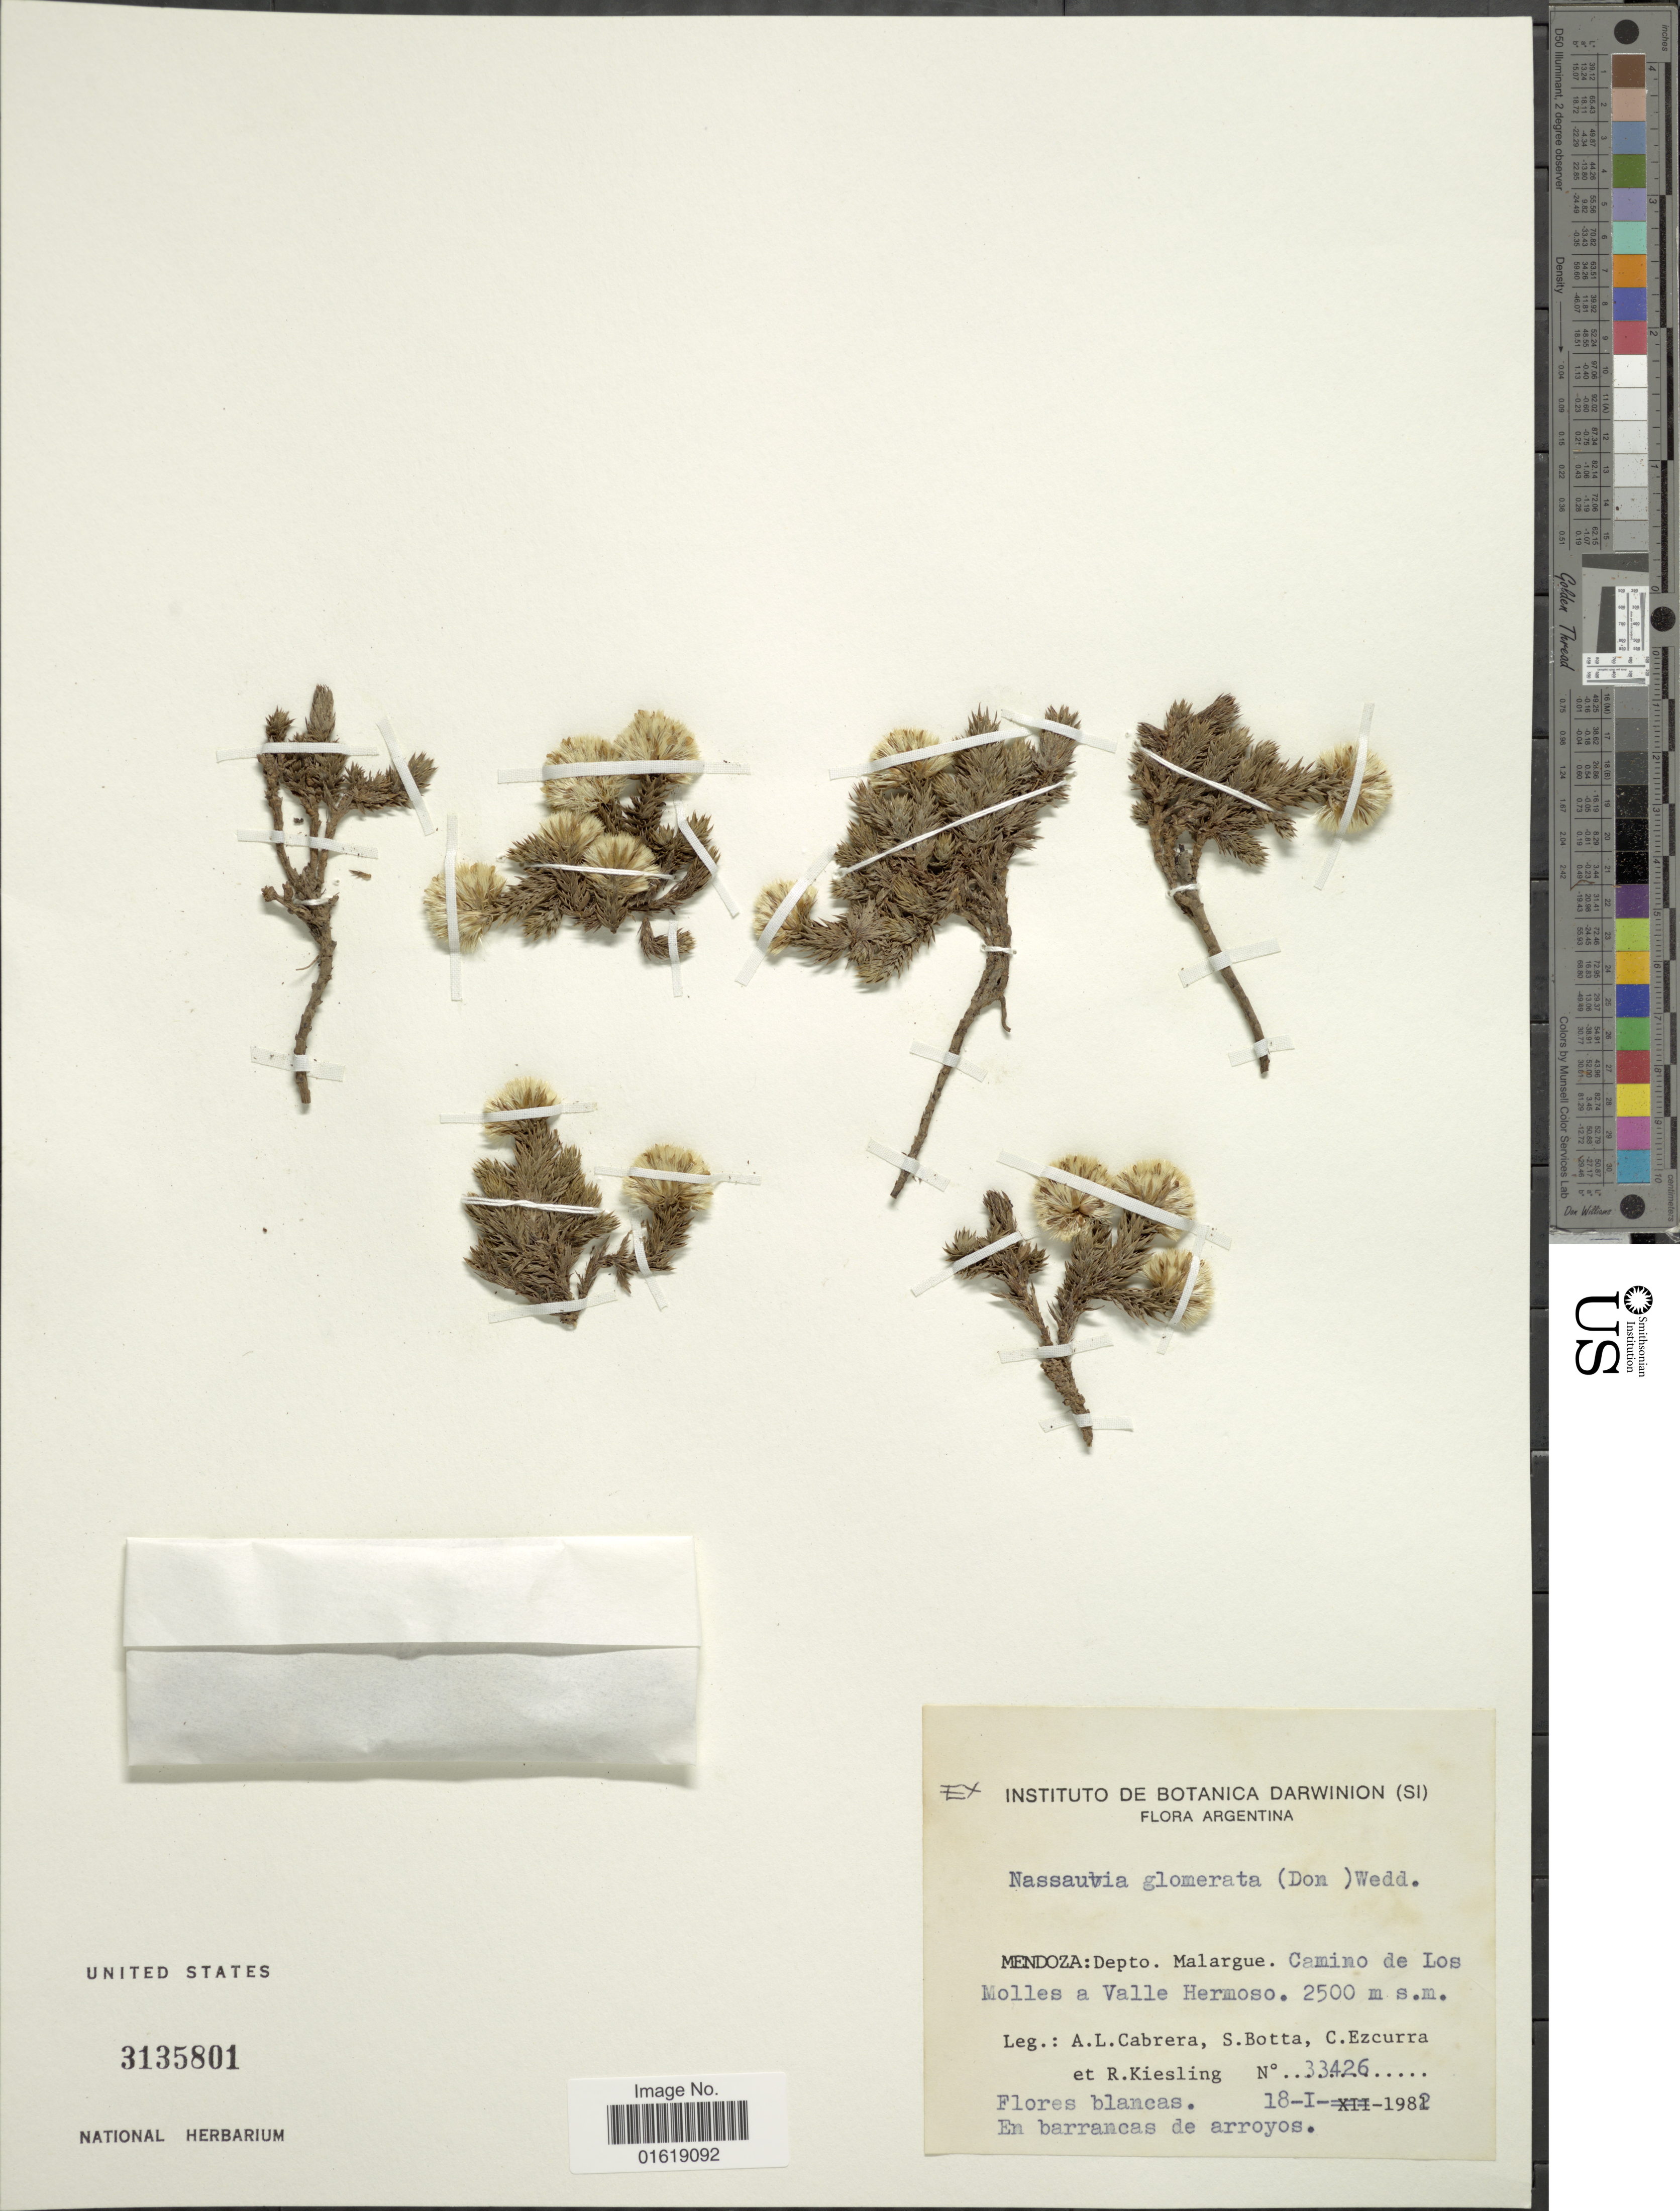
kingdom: Plantae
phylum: Tracheophyta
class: Magnoliopsida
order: Asterales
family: Asteraceae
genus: Nassauvia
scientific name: Nassauvia glomerata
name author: Wedd.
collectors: A. L. Cabrera, S. Botta, C. Ezcurra & R. Kiesling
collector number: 33426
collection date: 1982-01-18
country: Argentina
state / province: Mendoza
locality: Mendoza: Depto. Malargue. Camino de Los Molles a Valle Hermoso.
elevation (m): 2500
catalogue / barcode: US 3135801